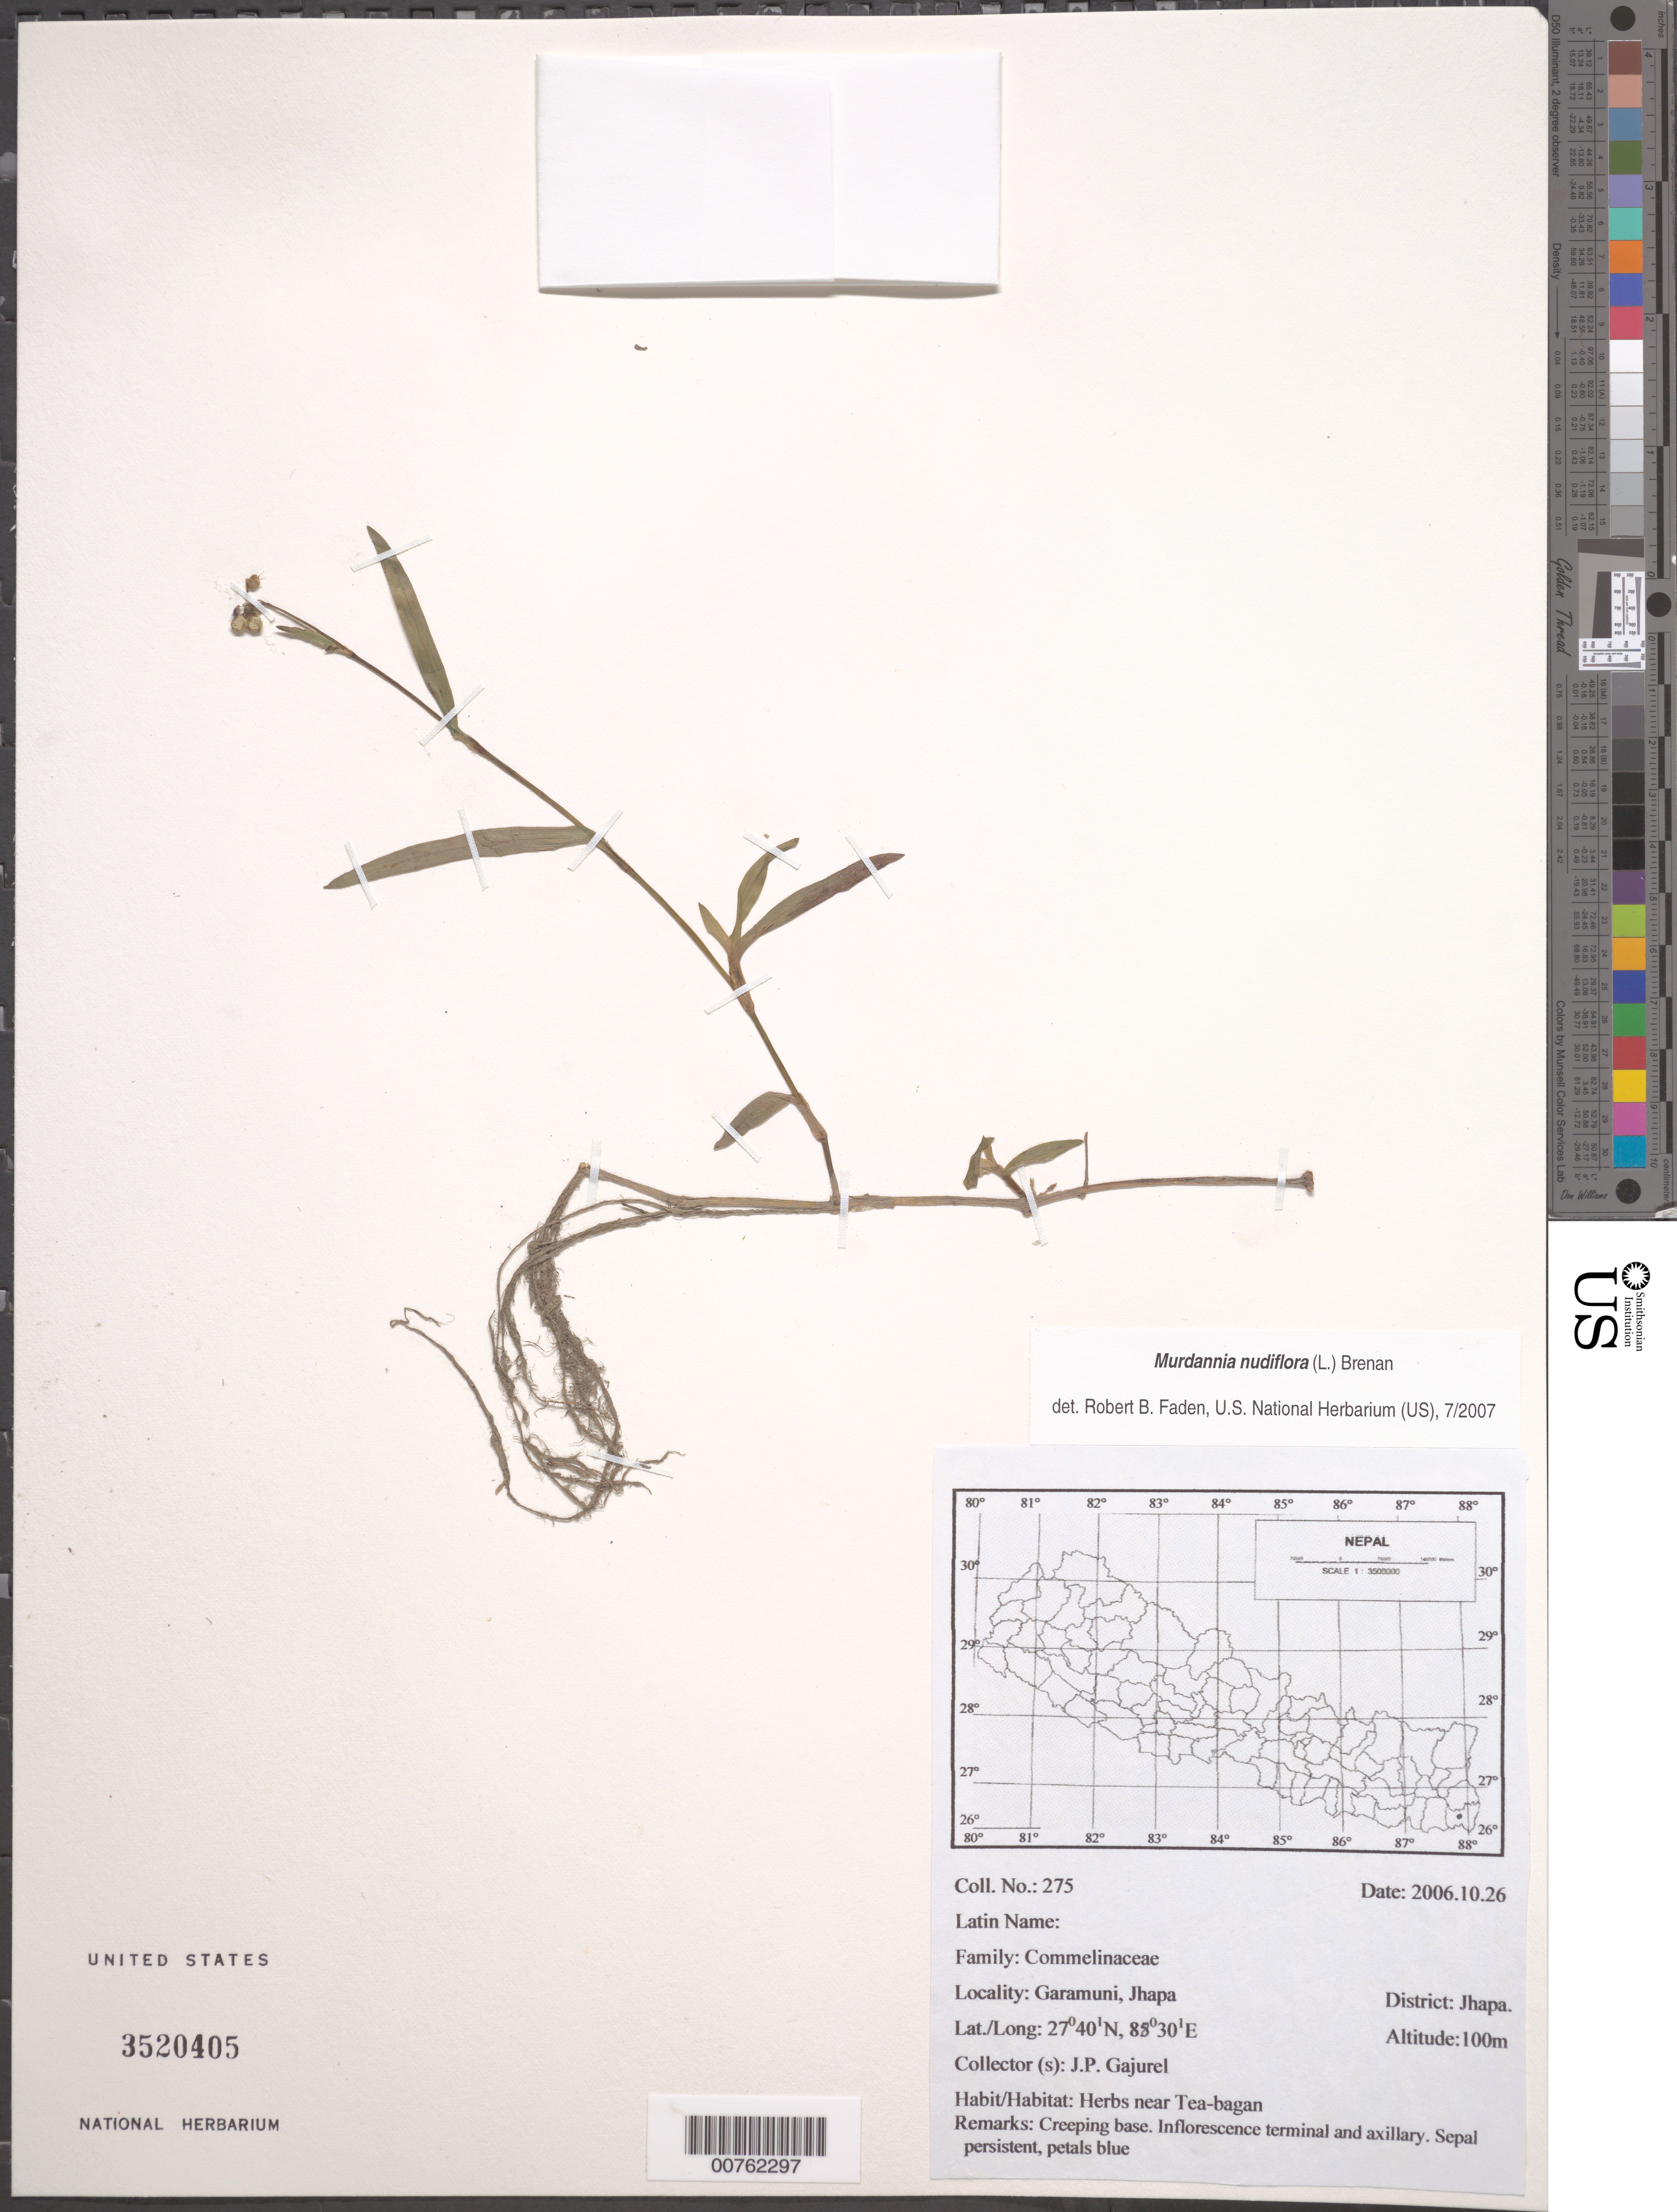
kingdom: Plantae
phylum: Tracheophyta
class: Liliopsida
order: Commelinales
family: Commelinaceae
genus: Murdannia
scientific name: Murdannia nudiflora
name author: (L.) Brenan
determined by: Faden, Robert B., (US), Smithsonian Institution - National Museum of Natural History (UNITED STATES)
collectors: J. Gajurel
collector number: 275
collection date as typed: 26 Oct 2006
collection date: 2006-10-26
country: Nepal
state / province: Mechi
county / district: Jhapa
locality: Garamuni, Jhapa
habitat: Herbs near Tea-bagan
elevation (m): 100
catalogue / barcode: US 3520405